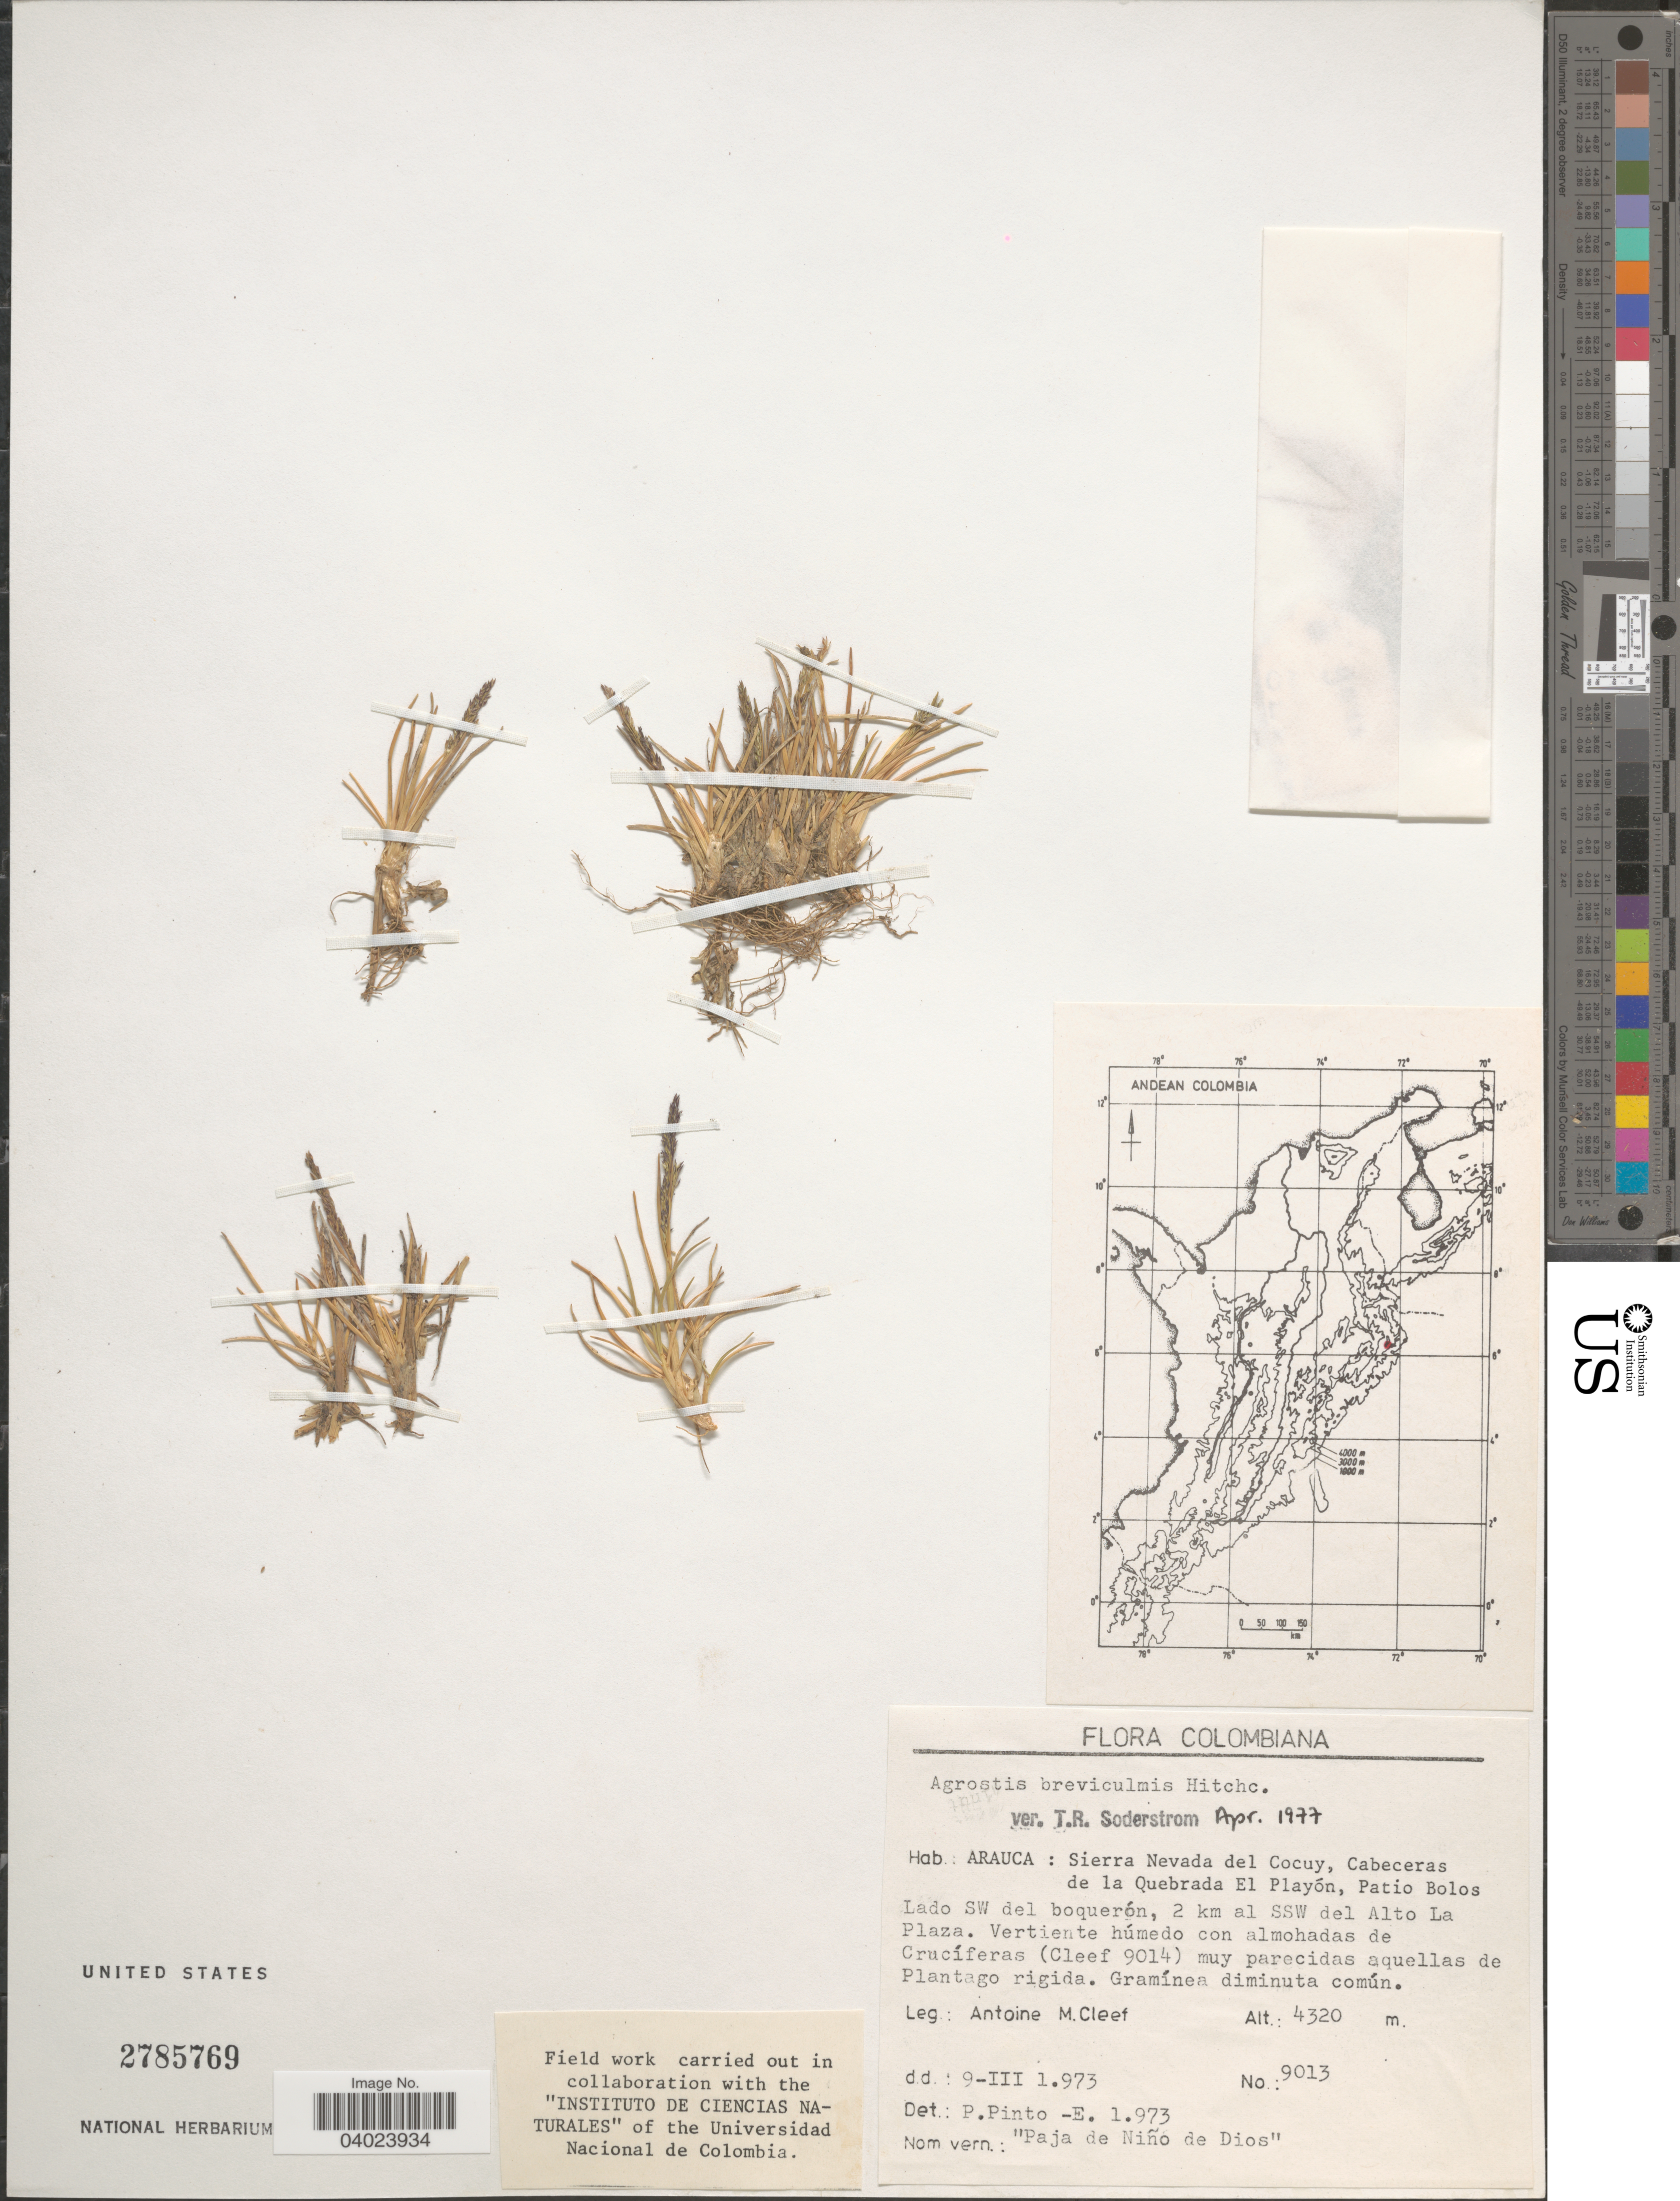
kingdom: Plantae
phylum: Tracheophyta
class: Liliopsida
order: Poales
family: Poaceae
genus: Agrostis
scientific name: Agrostis breviculmis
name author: Hitchc.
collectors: A. M. Cleef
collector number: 9013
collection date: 1973-03-09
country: Colombia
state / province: Arauca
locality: Sierra Nevada del Cocuy, Cabeceras de la Quebrada El Playón, Patio Bolos. Lado SW del boquerón, 2 km al SSW del Alto La Plaza.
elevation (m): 4320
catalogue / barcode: US 2785769